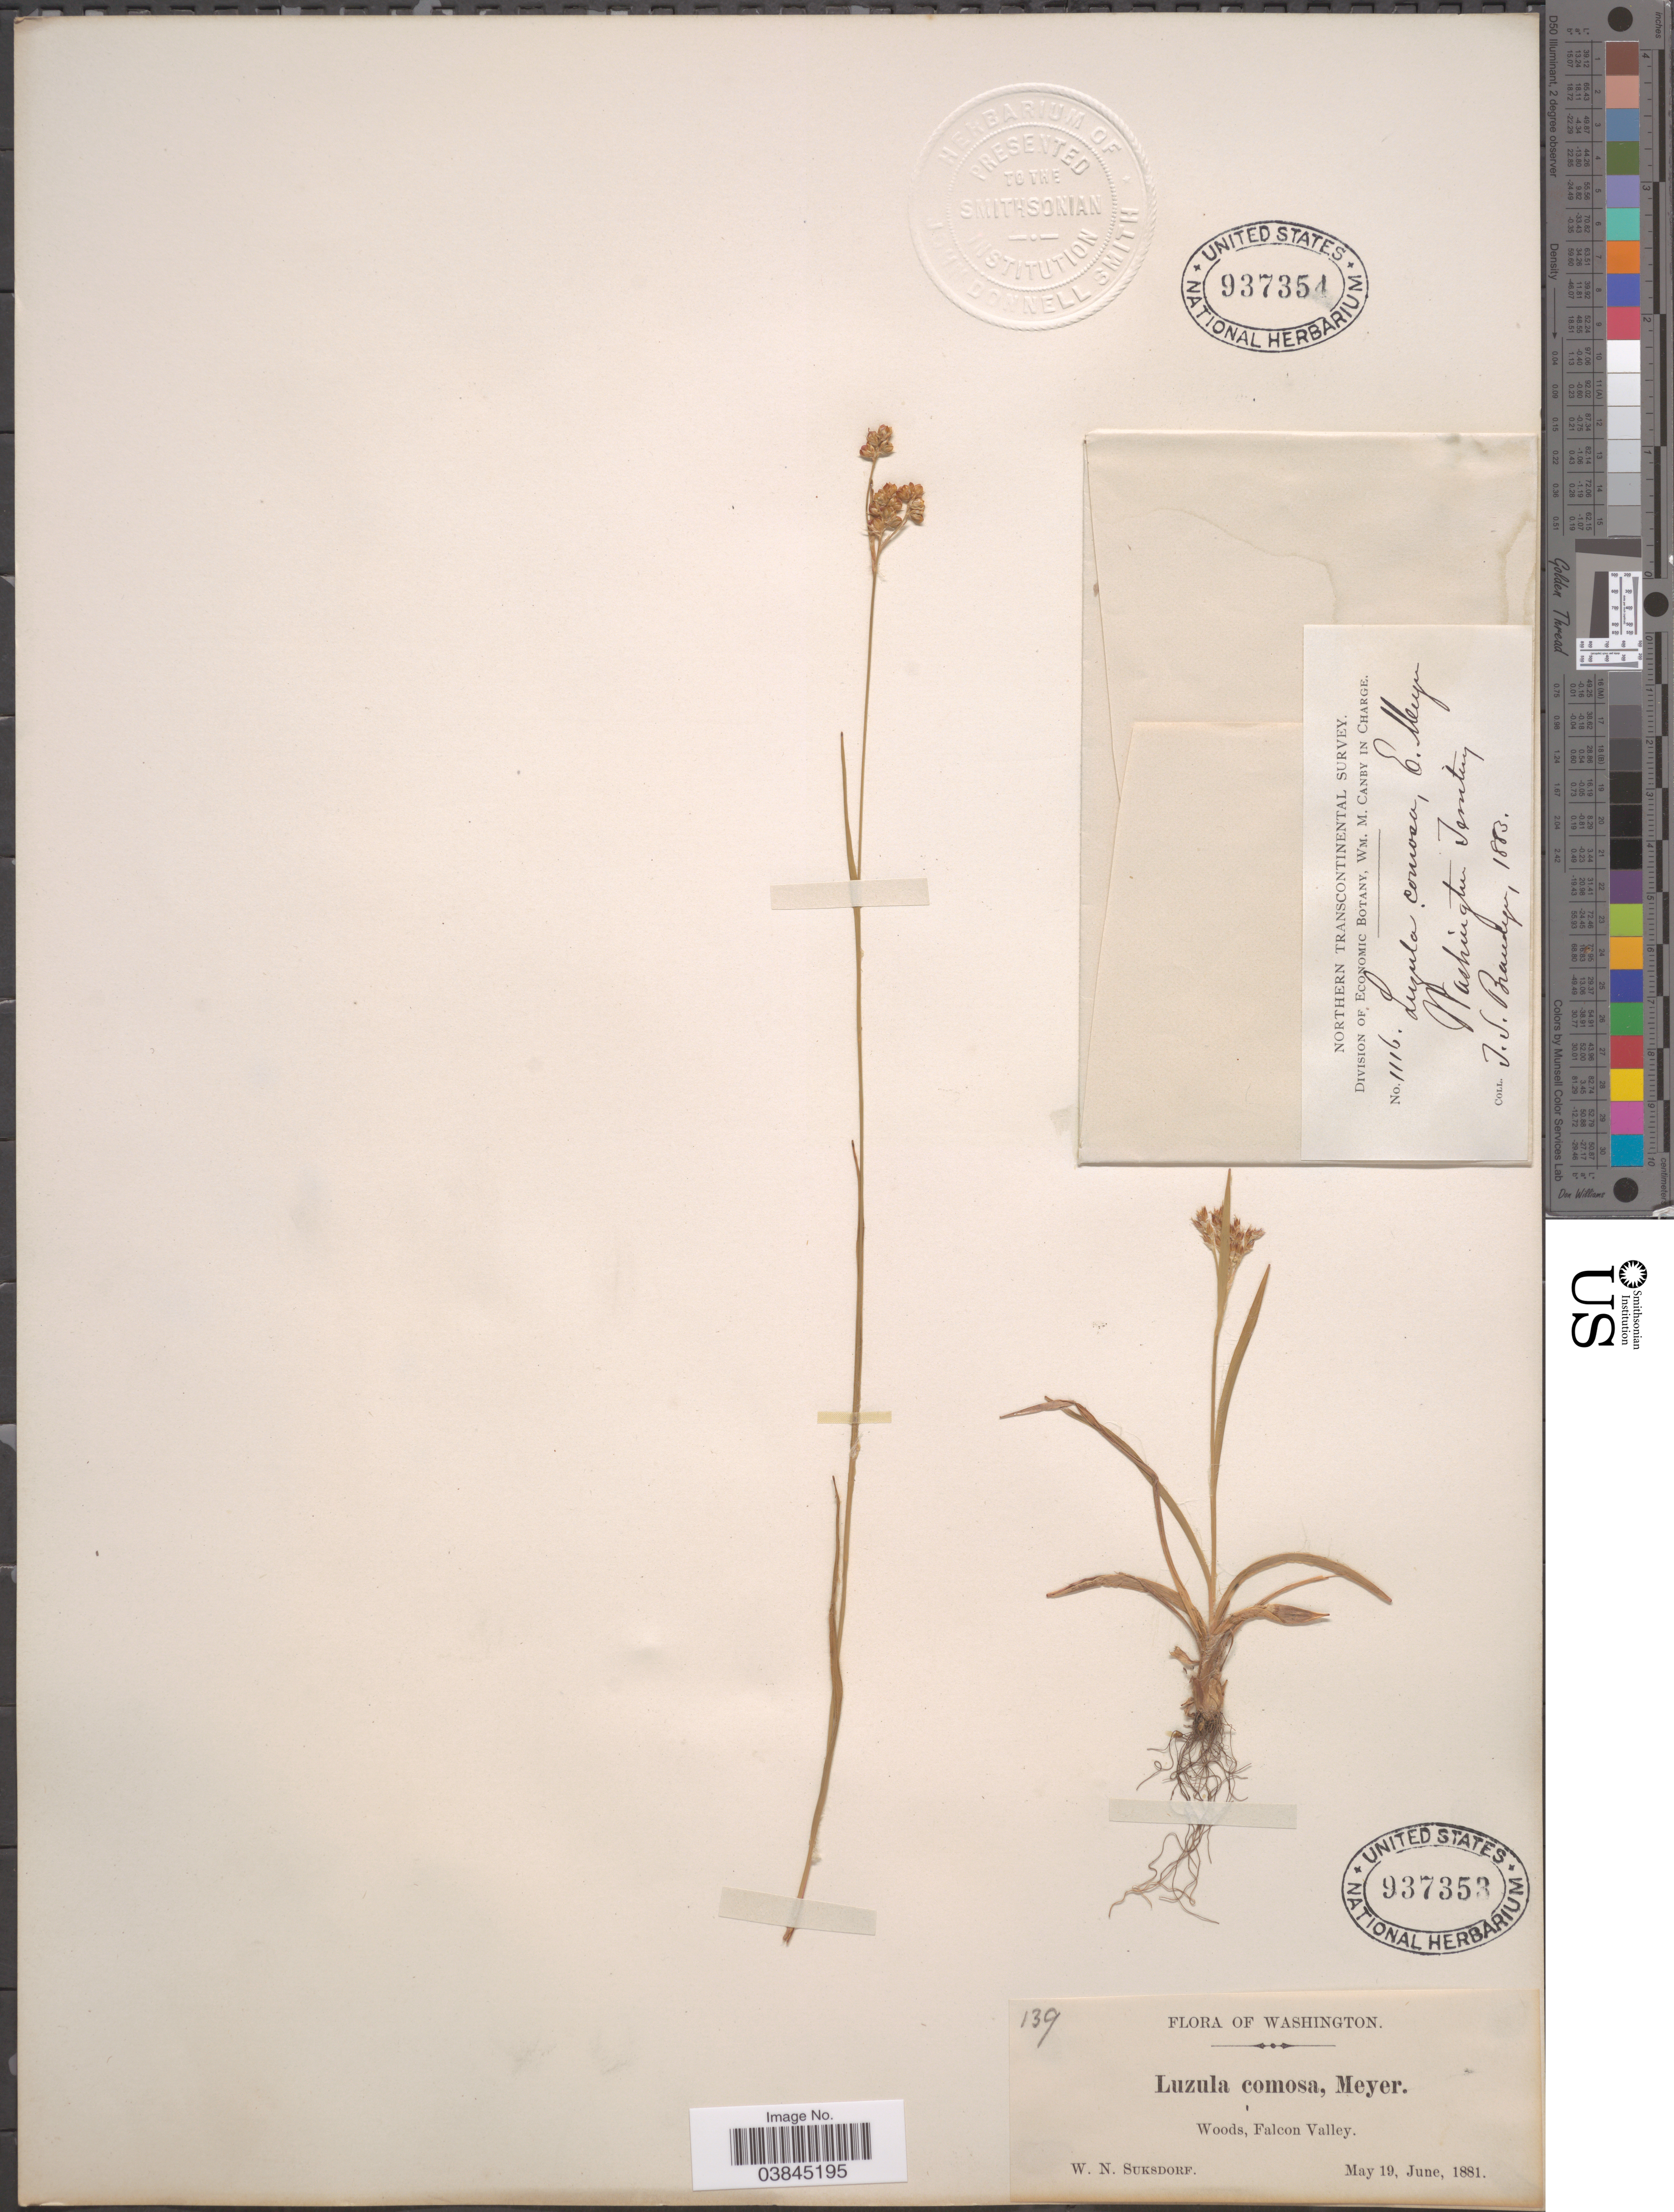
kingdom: Plantae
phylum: Tracheophyta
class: Liliopsida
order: Poales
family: Juncaceae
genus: Luzula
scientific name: Luzula campestris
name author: (L.) DC.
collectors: J. S. Brandegee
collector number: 1116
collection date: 1883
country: United States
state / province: Washington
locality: Northern Transcontinental.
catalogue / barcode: US 937354